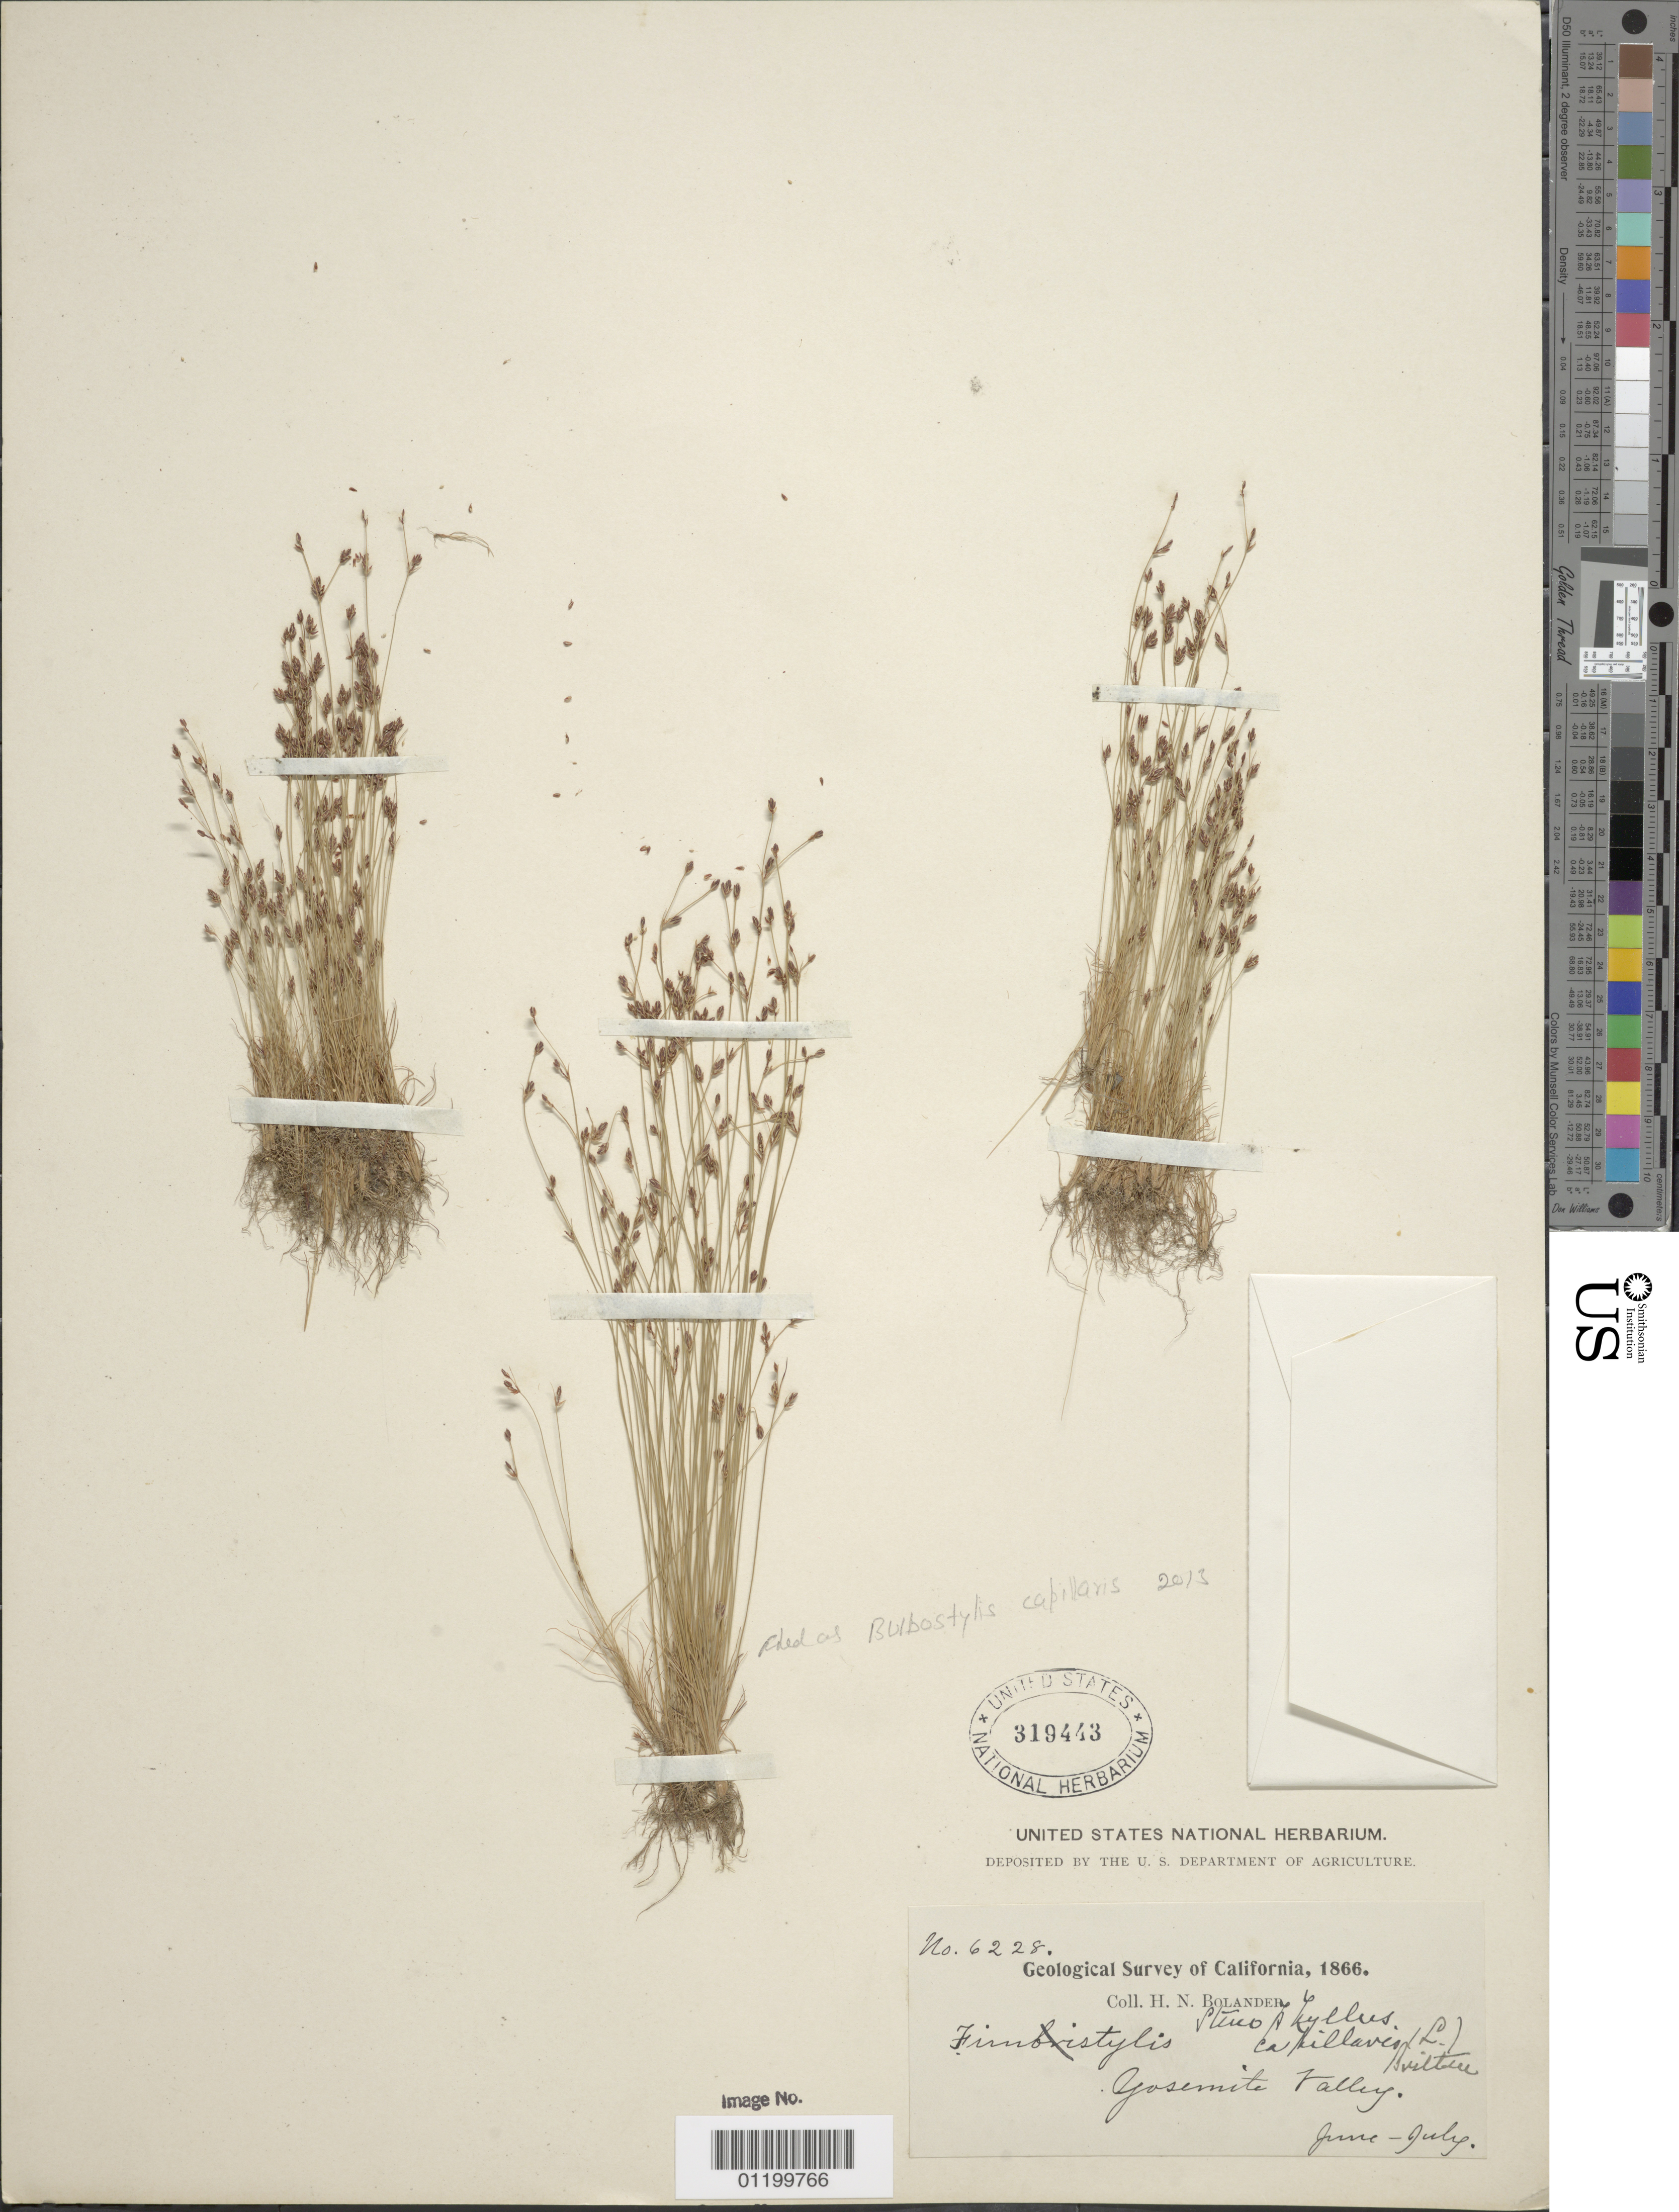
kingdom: Plantae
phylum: Tracheophyta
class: Liliopsida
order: Poales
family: Cyperaceae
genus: Bulbostylis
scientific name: Bulbostylis capillaris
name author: (L.) Kunth ex C.B. Clarke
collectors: H. Bolander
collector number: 6228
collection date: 1866-06/1866-07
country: United States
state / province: California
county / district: Mariposa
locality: Yosemite Valley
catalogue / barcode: US 319443